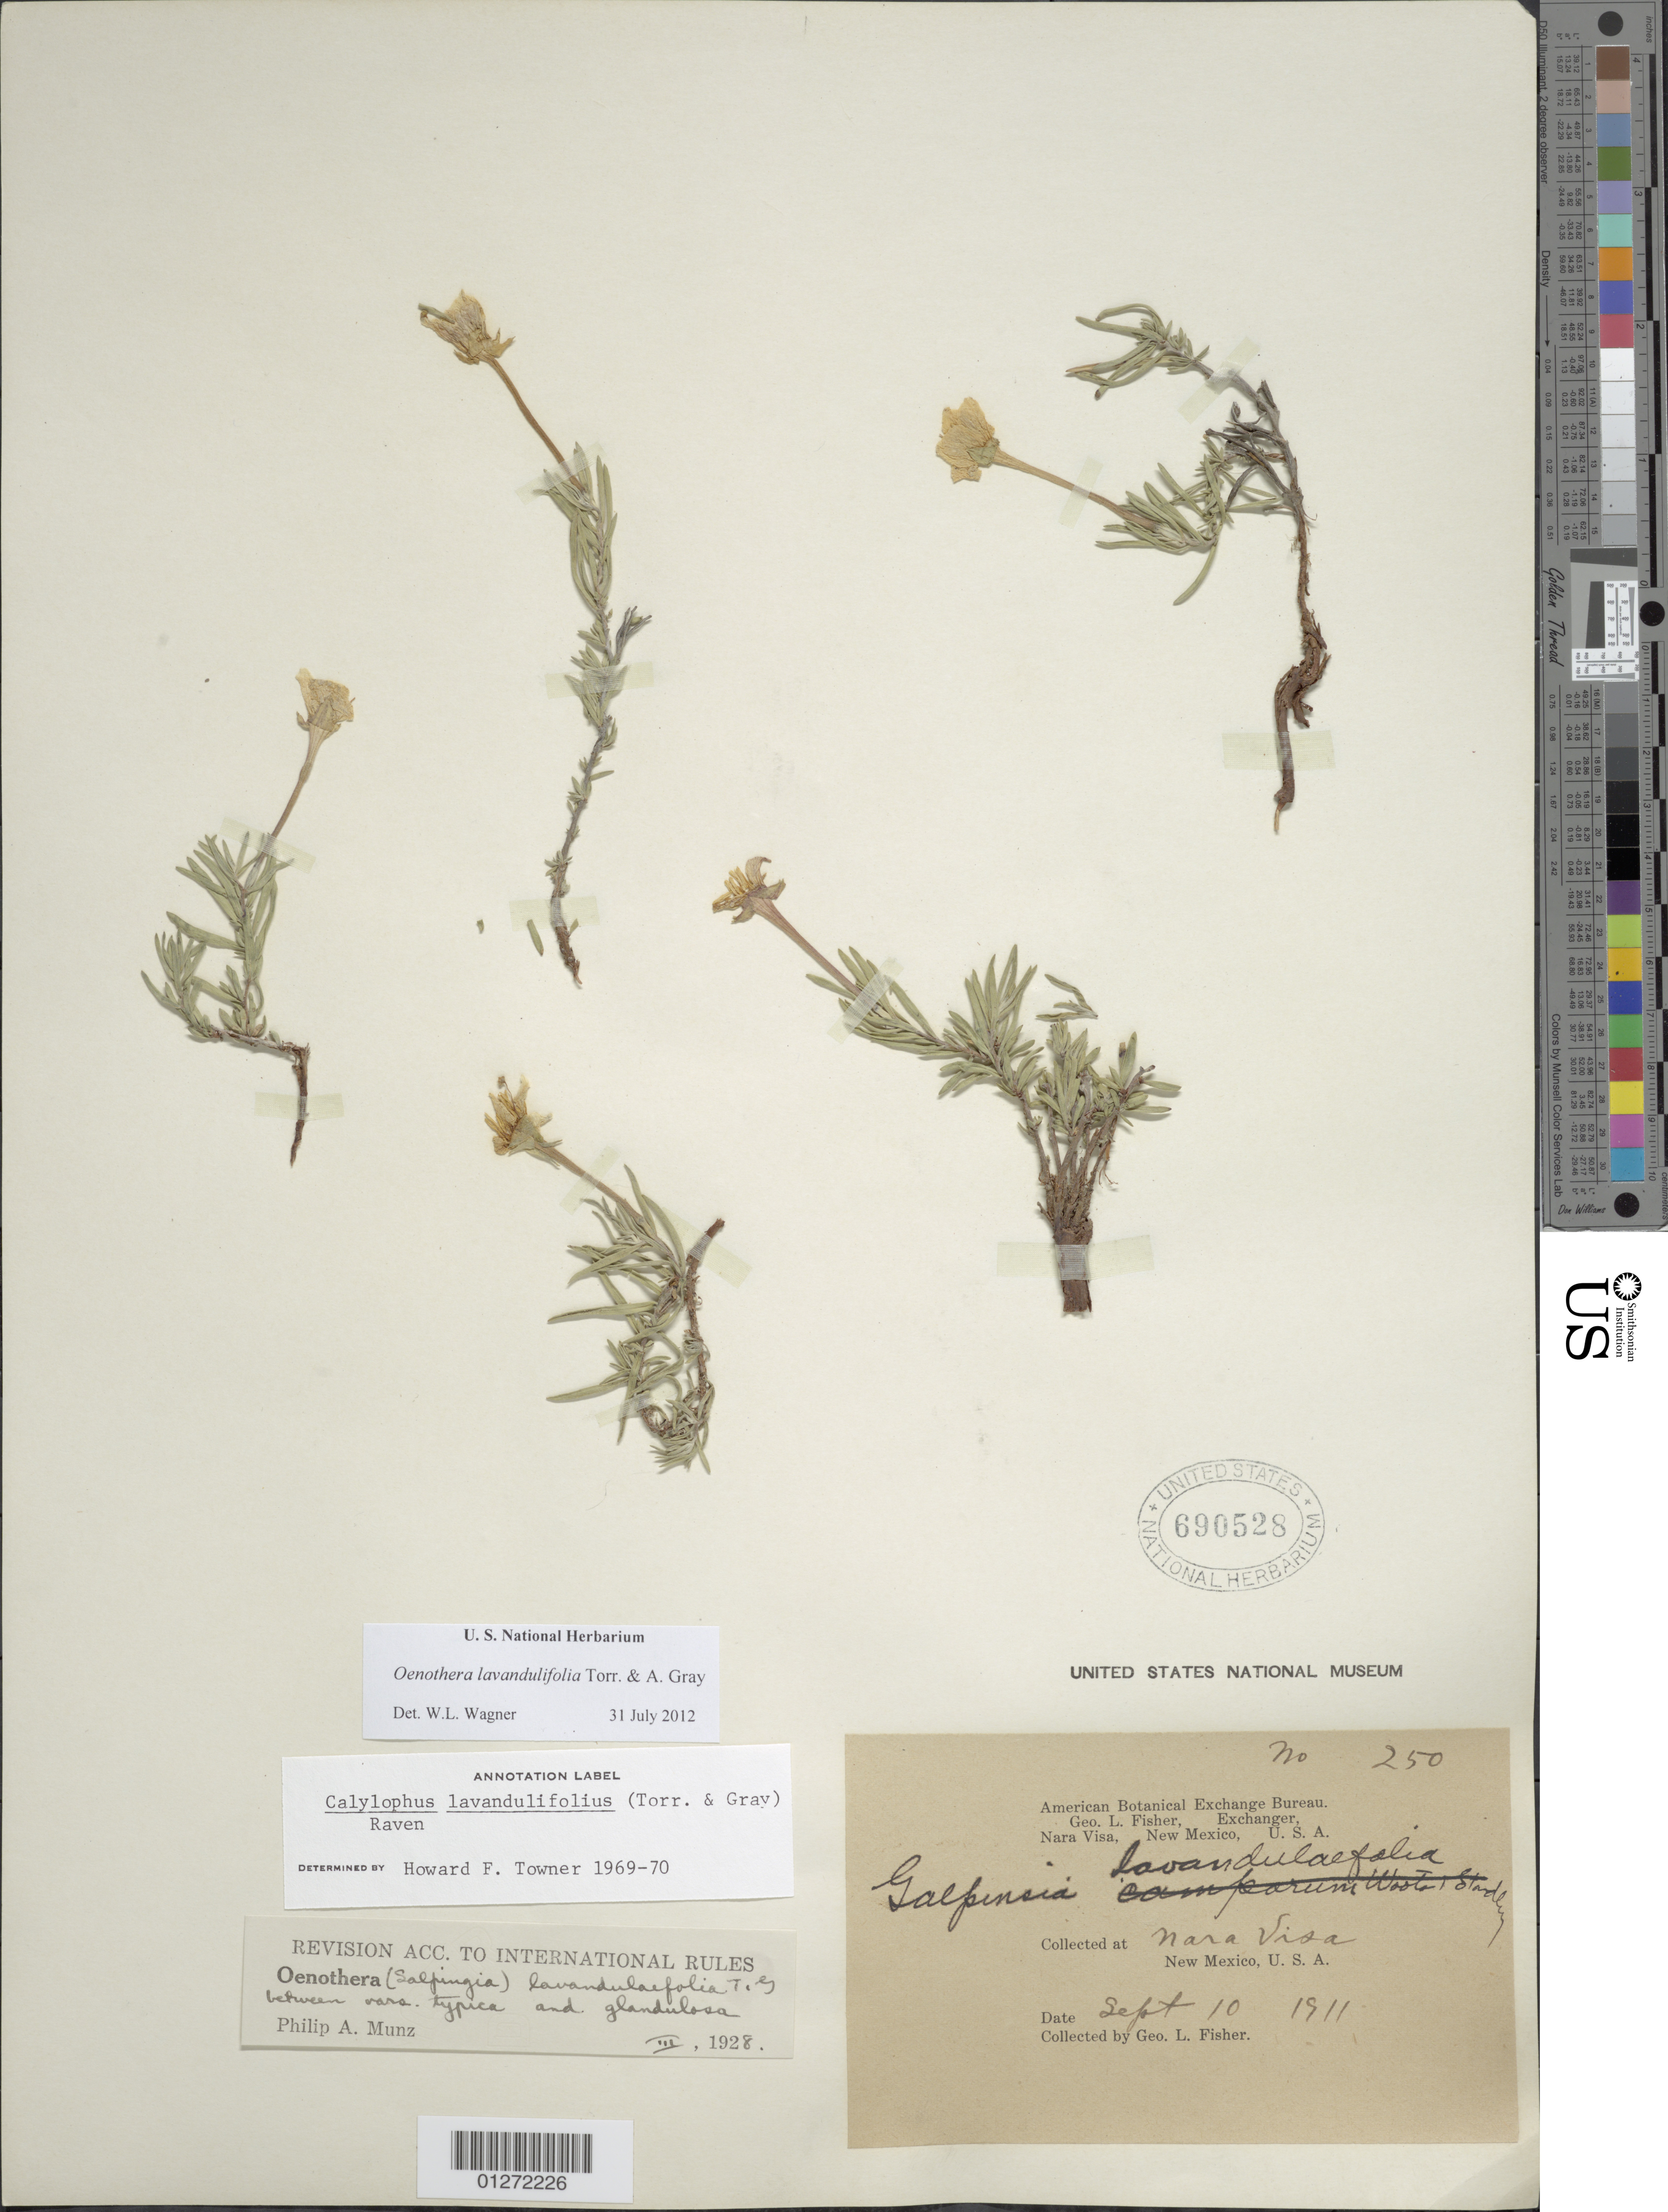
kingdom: Plantae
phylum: Tracheophyta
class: Magnoliopsida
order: Myrtales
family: Onagraceae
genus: Oenothera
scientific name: Oenothera lavandulifolia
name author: Torr. & A. Gray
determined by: Wagner, W. L., (BOT), Smithsonian Institution - National Museum of Natural History (UNITED STATES)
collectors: G. L. Fisher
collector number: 250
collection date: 1911-09-10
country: United States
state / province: New Mexico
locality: Nara Visa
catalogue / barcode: US 690528